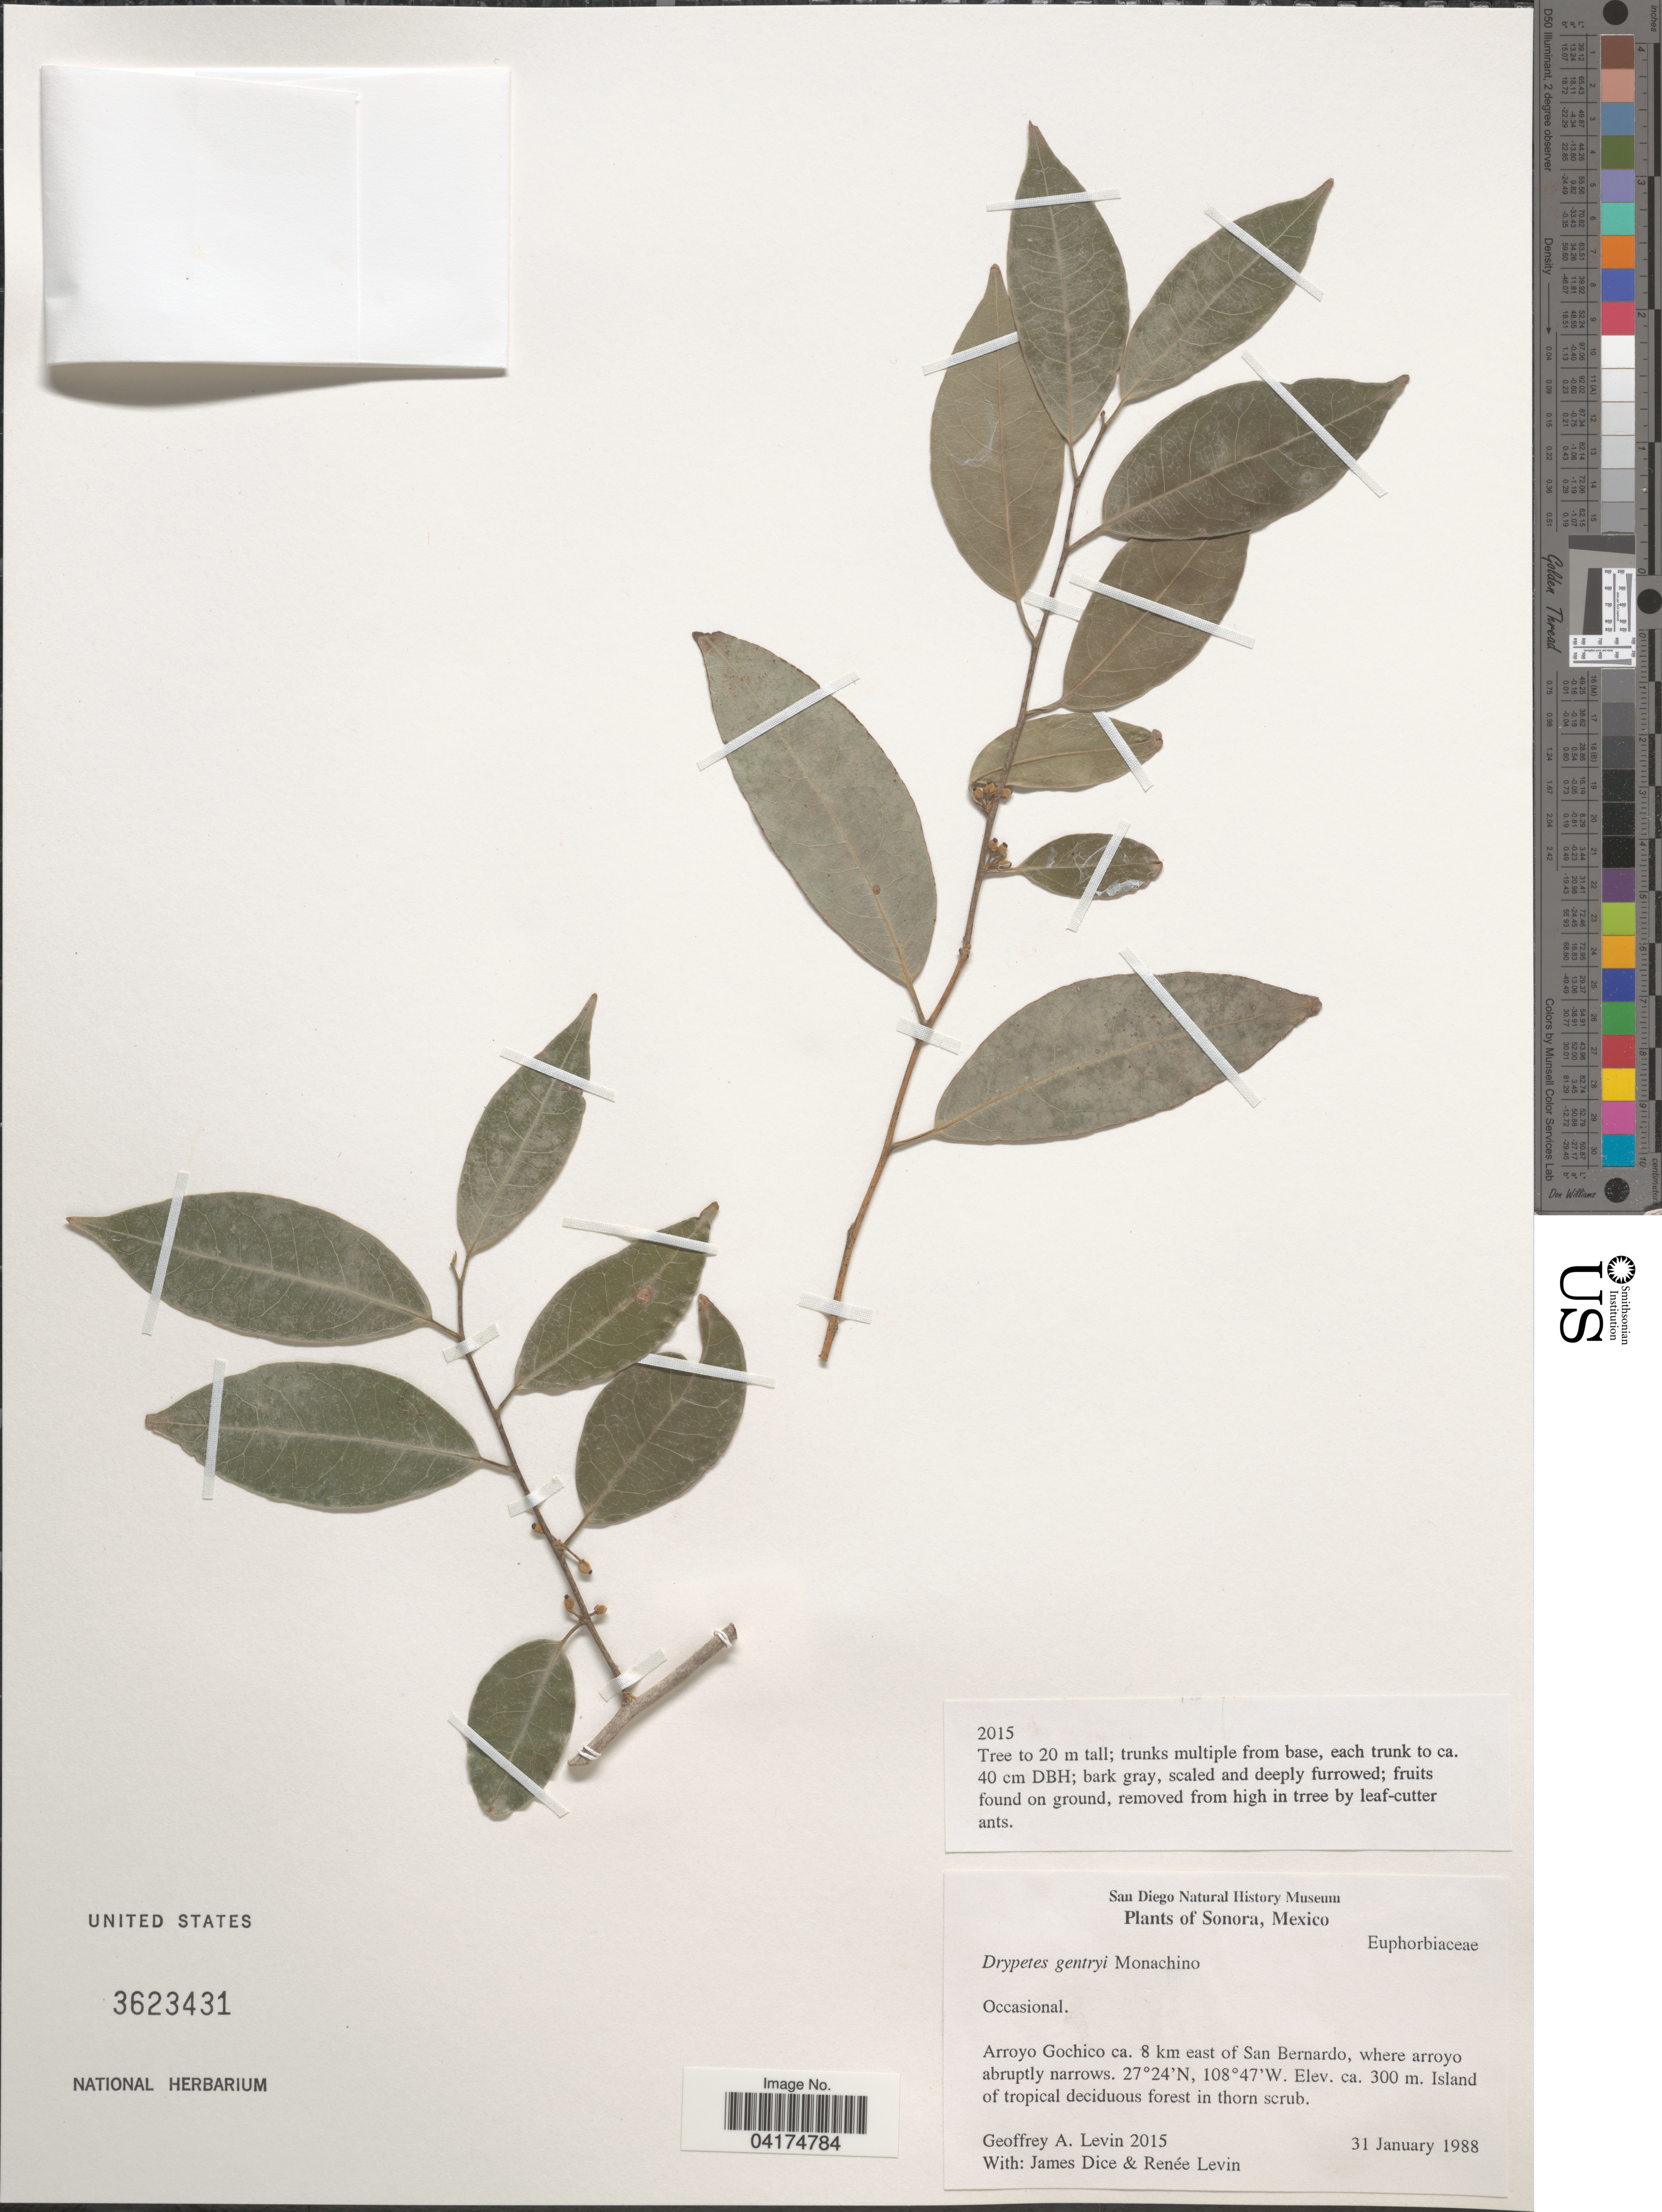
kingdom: Plantae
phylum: Tracheophyta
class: Magnoliopsida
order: Malpighiales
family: Putranjivaceae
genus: Drypetes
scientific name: Drypetes gentryi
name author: Monach.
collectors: G. Levin, J. Dice & R. Levin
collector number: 2015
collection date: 1988-01-31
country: Mexico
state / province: Sonora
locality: Arroyo Gochico ca. 8 km east of San Bernardo.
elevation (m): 300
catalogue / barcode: US 3623431